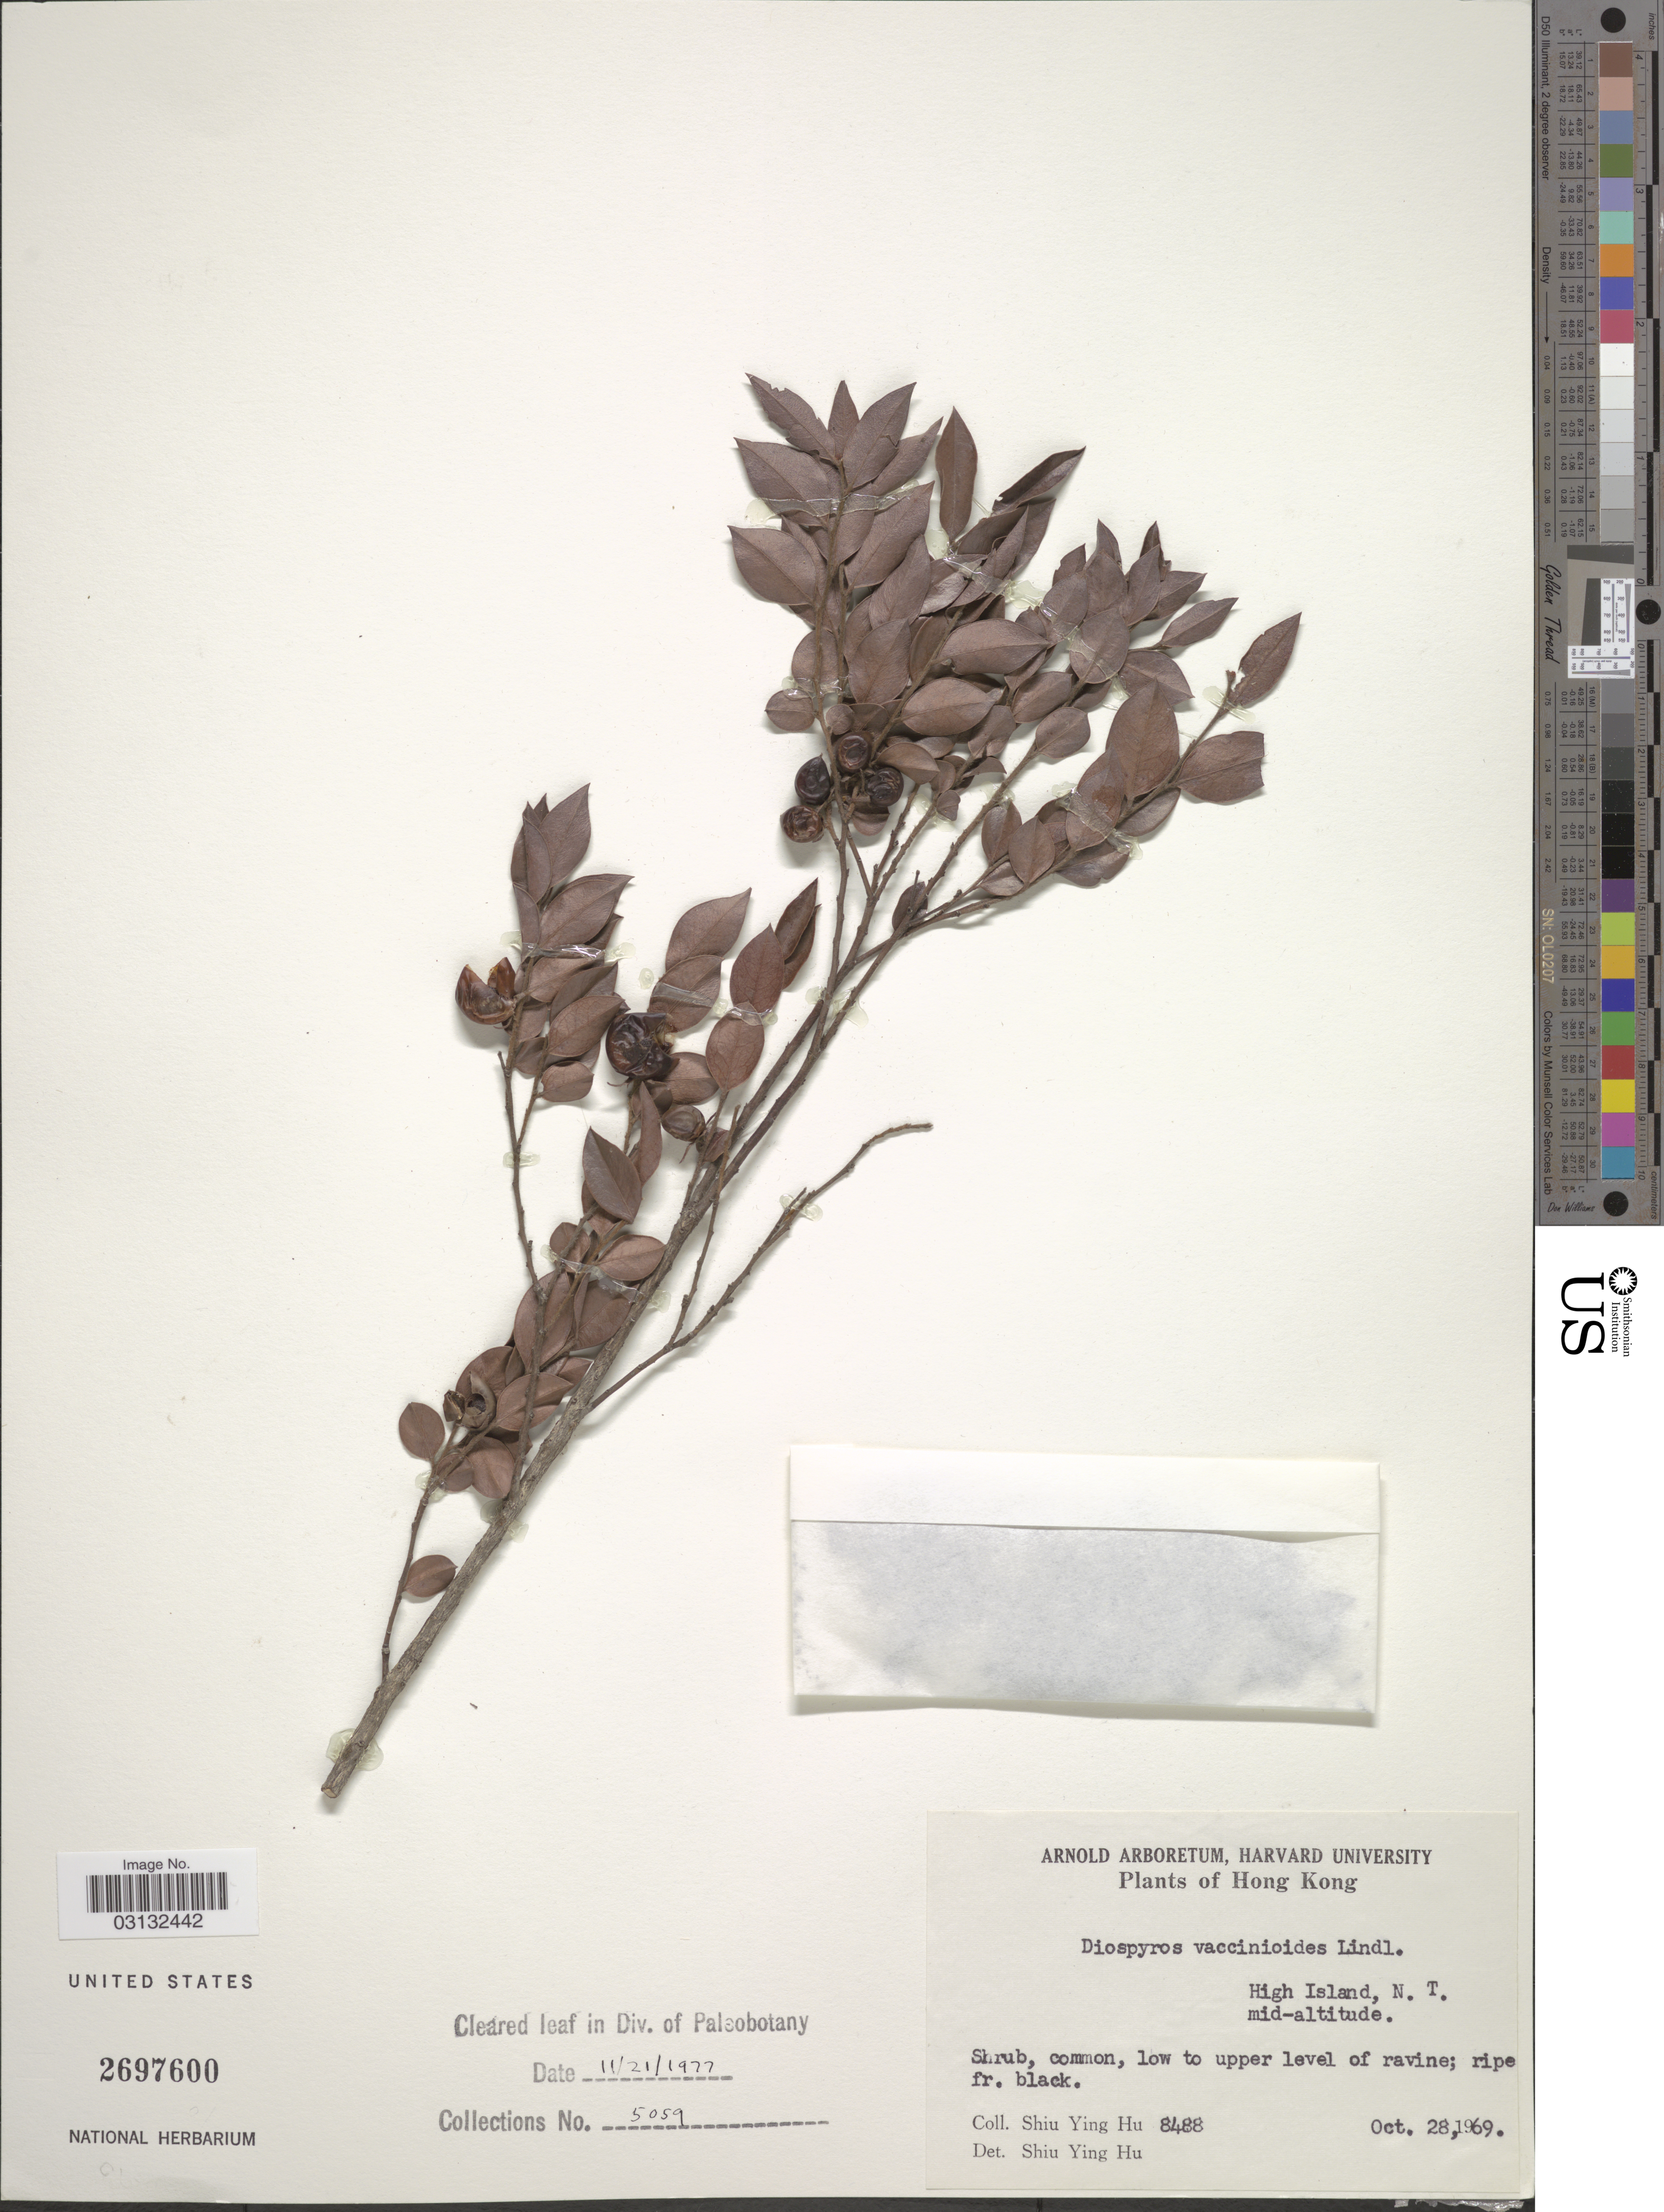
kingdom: Plantae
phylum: Tracheophyta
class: Magnoliopsida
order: Ericales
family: Ebenaceae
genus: Diospyros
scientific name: Diospyros vaccinioides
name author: Lindl.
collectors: S. Y. Hu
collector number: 8488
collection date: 1969-10-28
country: China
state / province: Hong Kong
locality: High Island, N. T.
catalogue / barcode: US 2697600